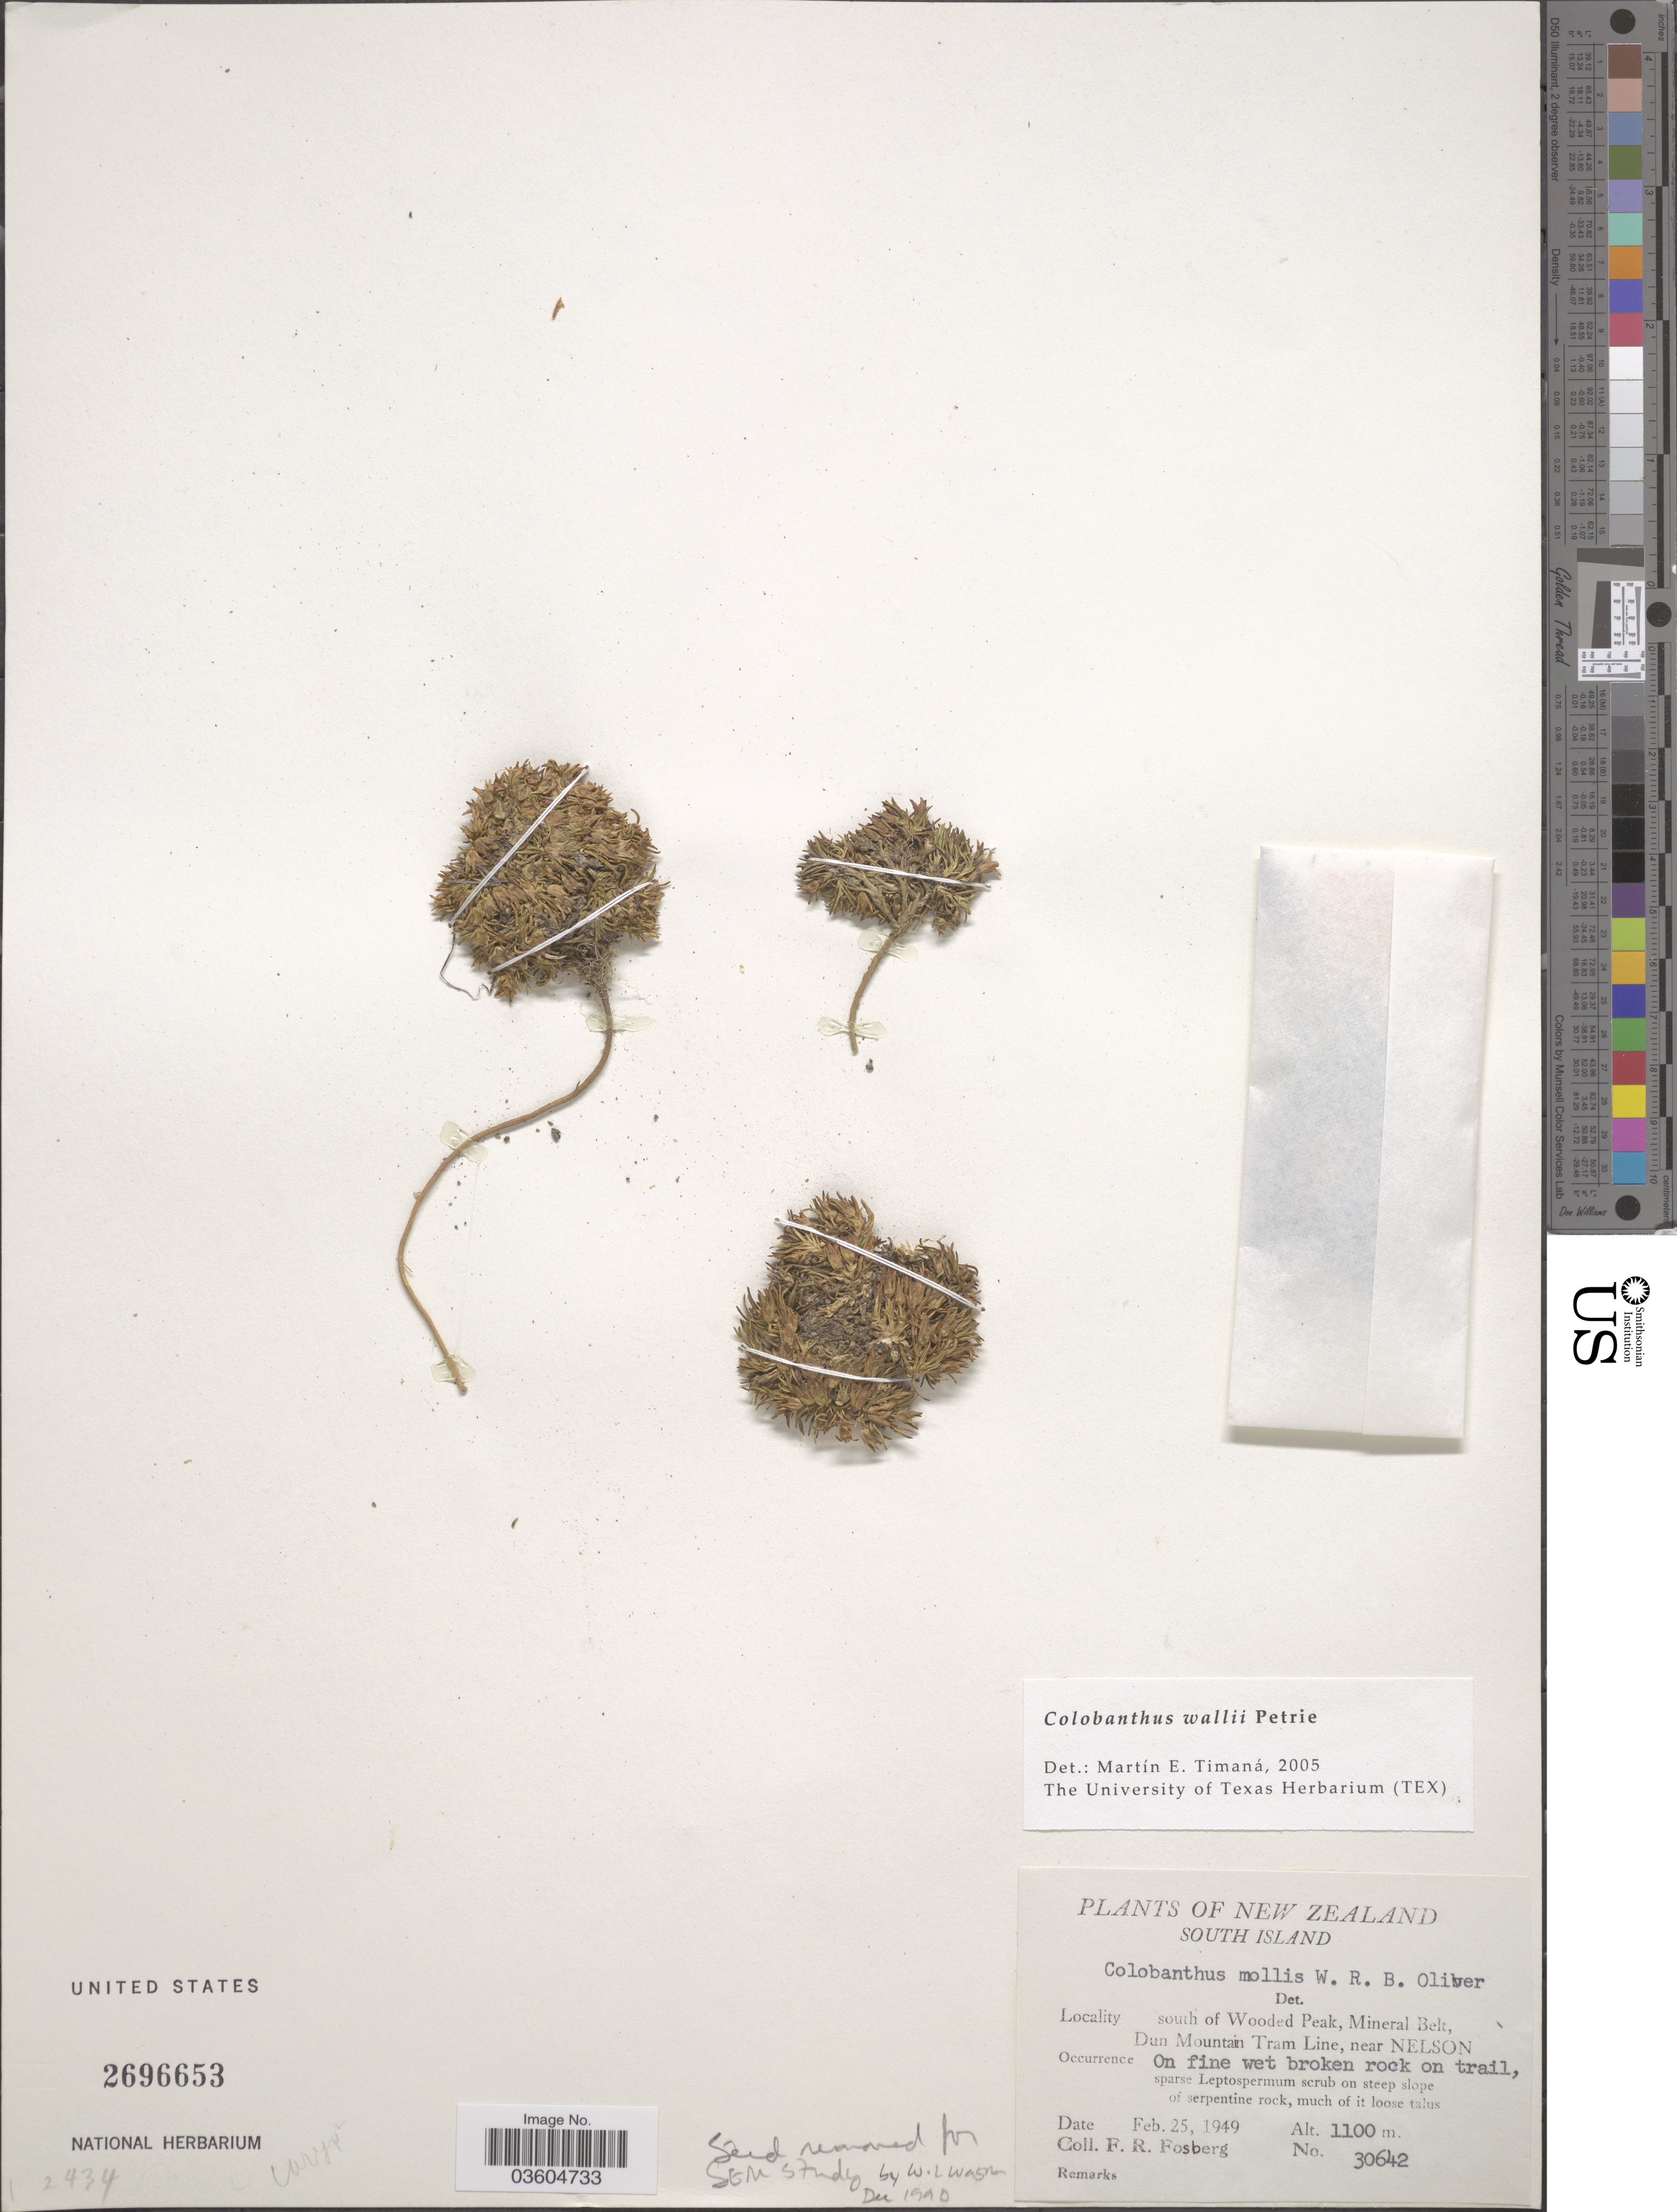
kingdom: Plantae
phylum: Tracheophyta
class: Magnoliopsida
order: Caryophyllales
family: Caryophyllaceae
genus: Colobanthus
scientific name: Colobanthus wallii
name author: Petrie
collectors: F. R. Fosberg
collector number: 30642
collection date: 1949-02-25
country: New Zealand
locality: South Island. South of Wooded Peak, Mineral Belt, Dun Mountain Tram Line, near Nelson.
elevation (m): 1100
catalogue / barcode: US 2696653